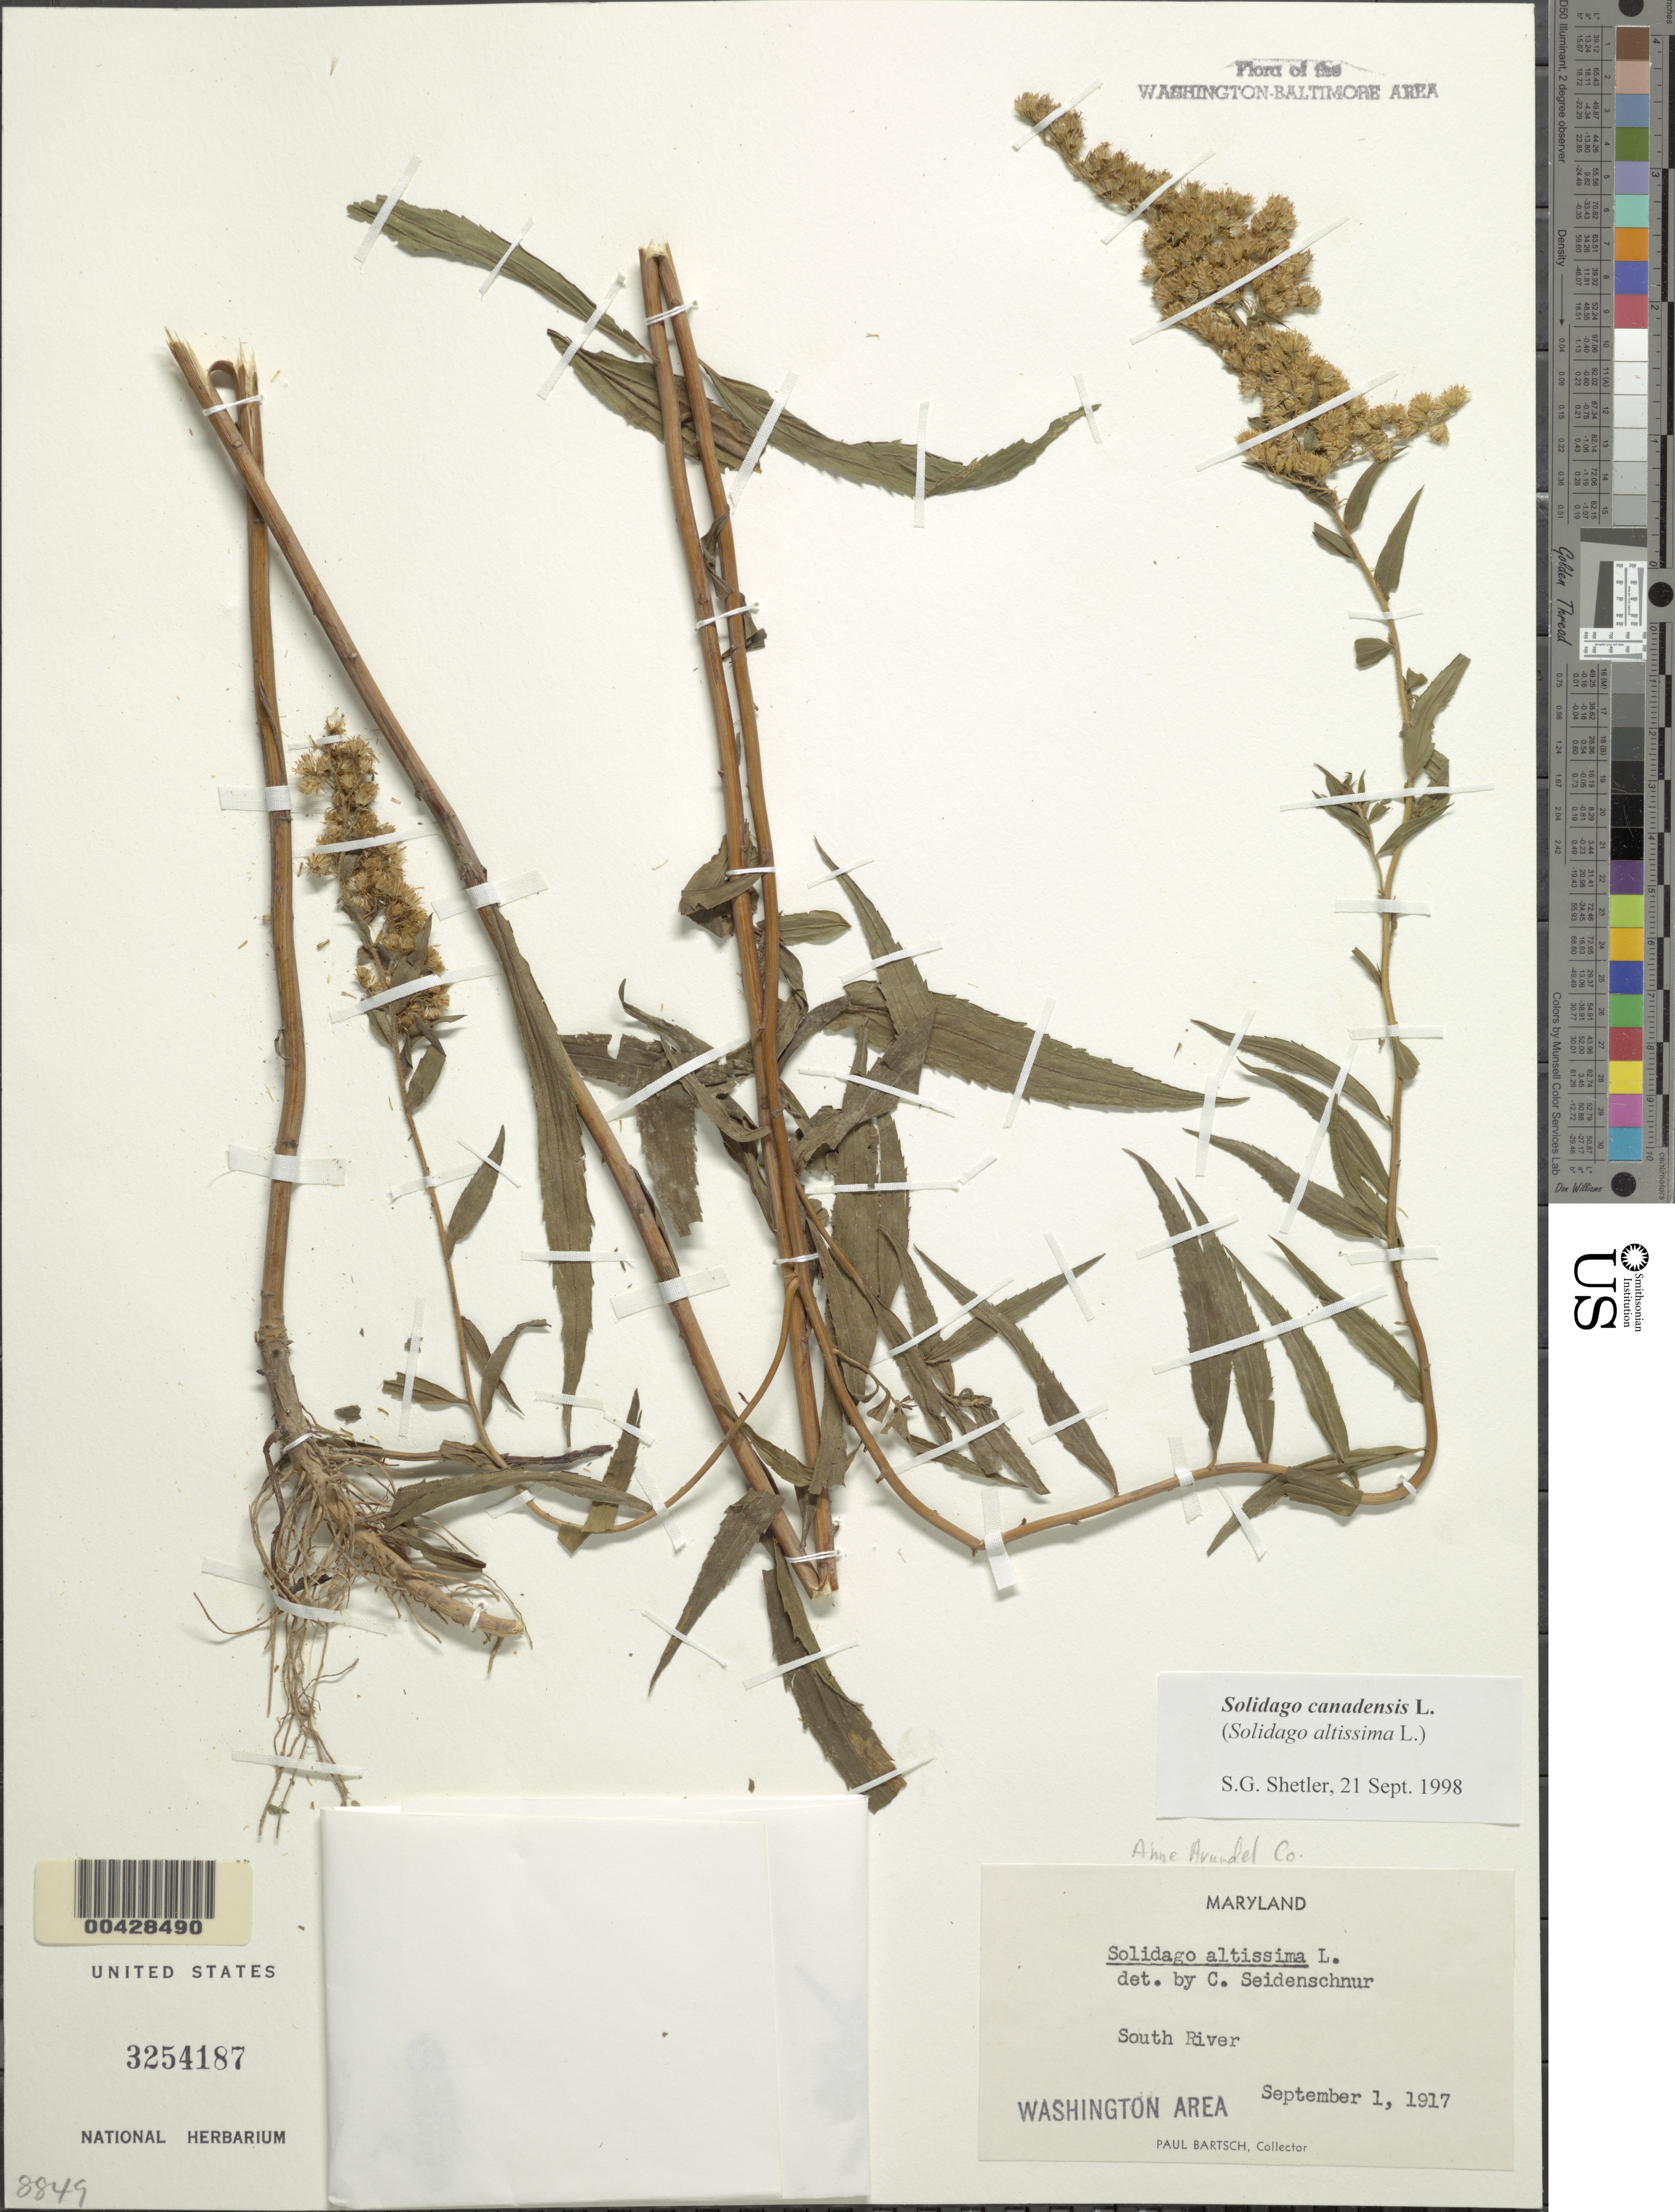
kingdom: Plantae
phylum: Tracheophyta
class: Magnoliopsida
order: Asterales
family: Asteraceae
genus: Solidago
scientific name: Solidago canadensis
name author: L.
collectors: P. Bartsch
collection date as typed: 01 Sep 1917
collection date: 1917-09-01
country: United States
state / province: Maryland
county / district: Anne Arundel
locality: South River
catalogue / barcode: US 3254187